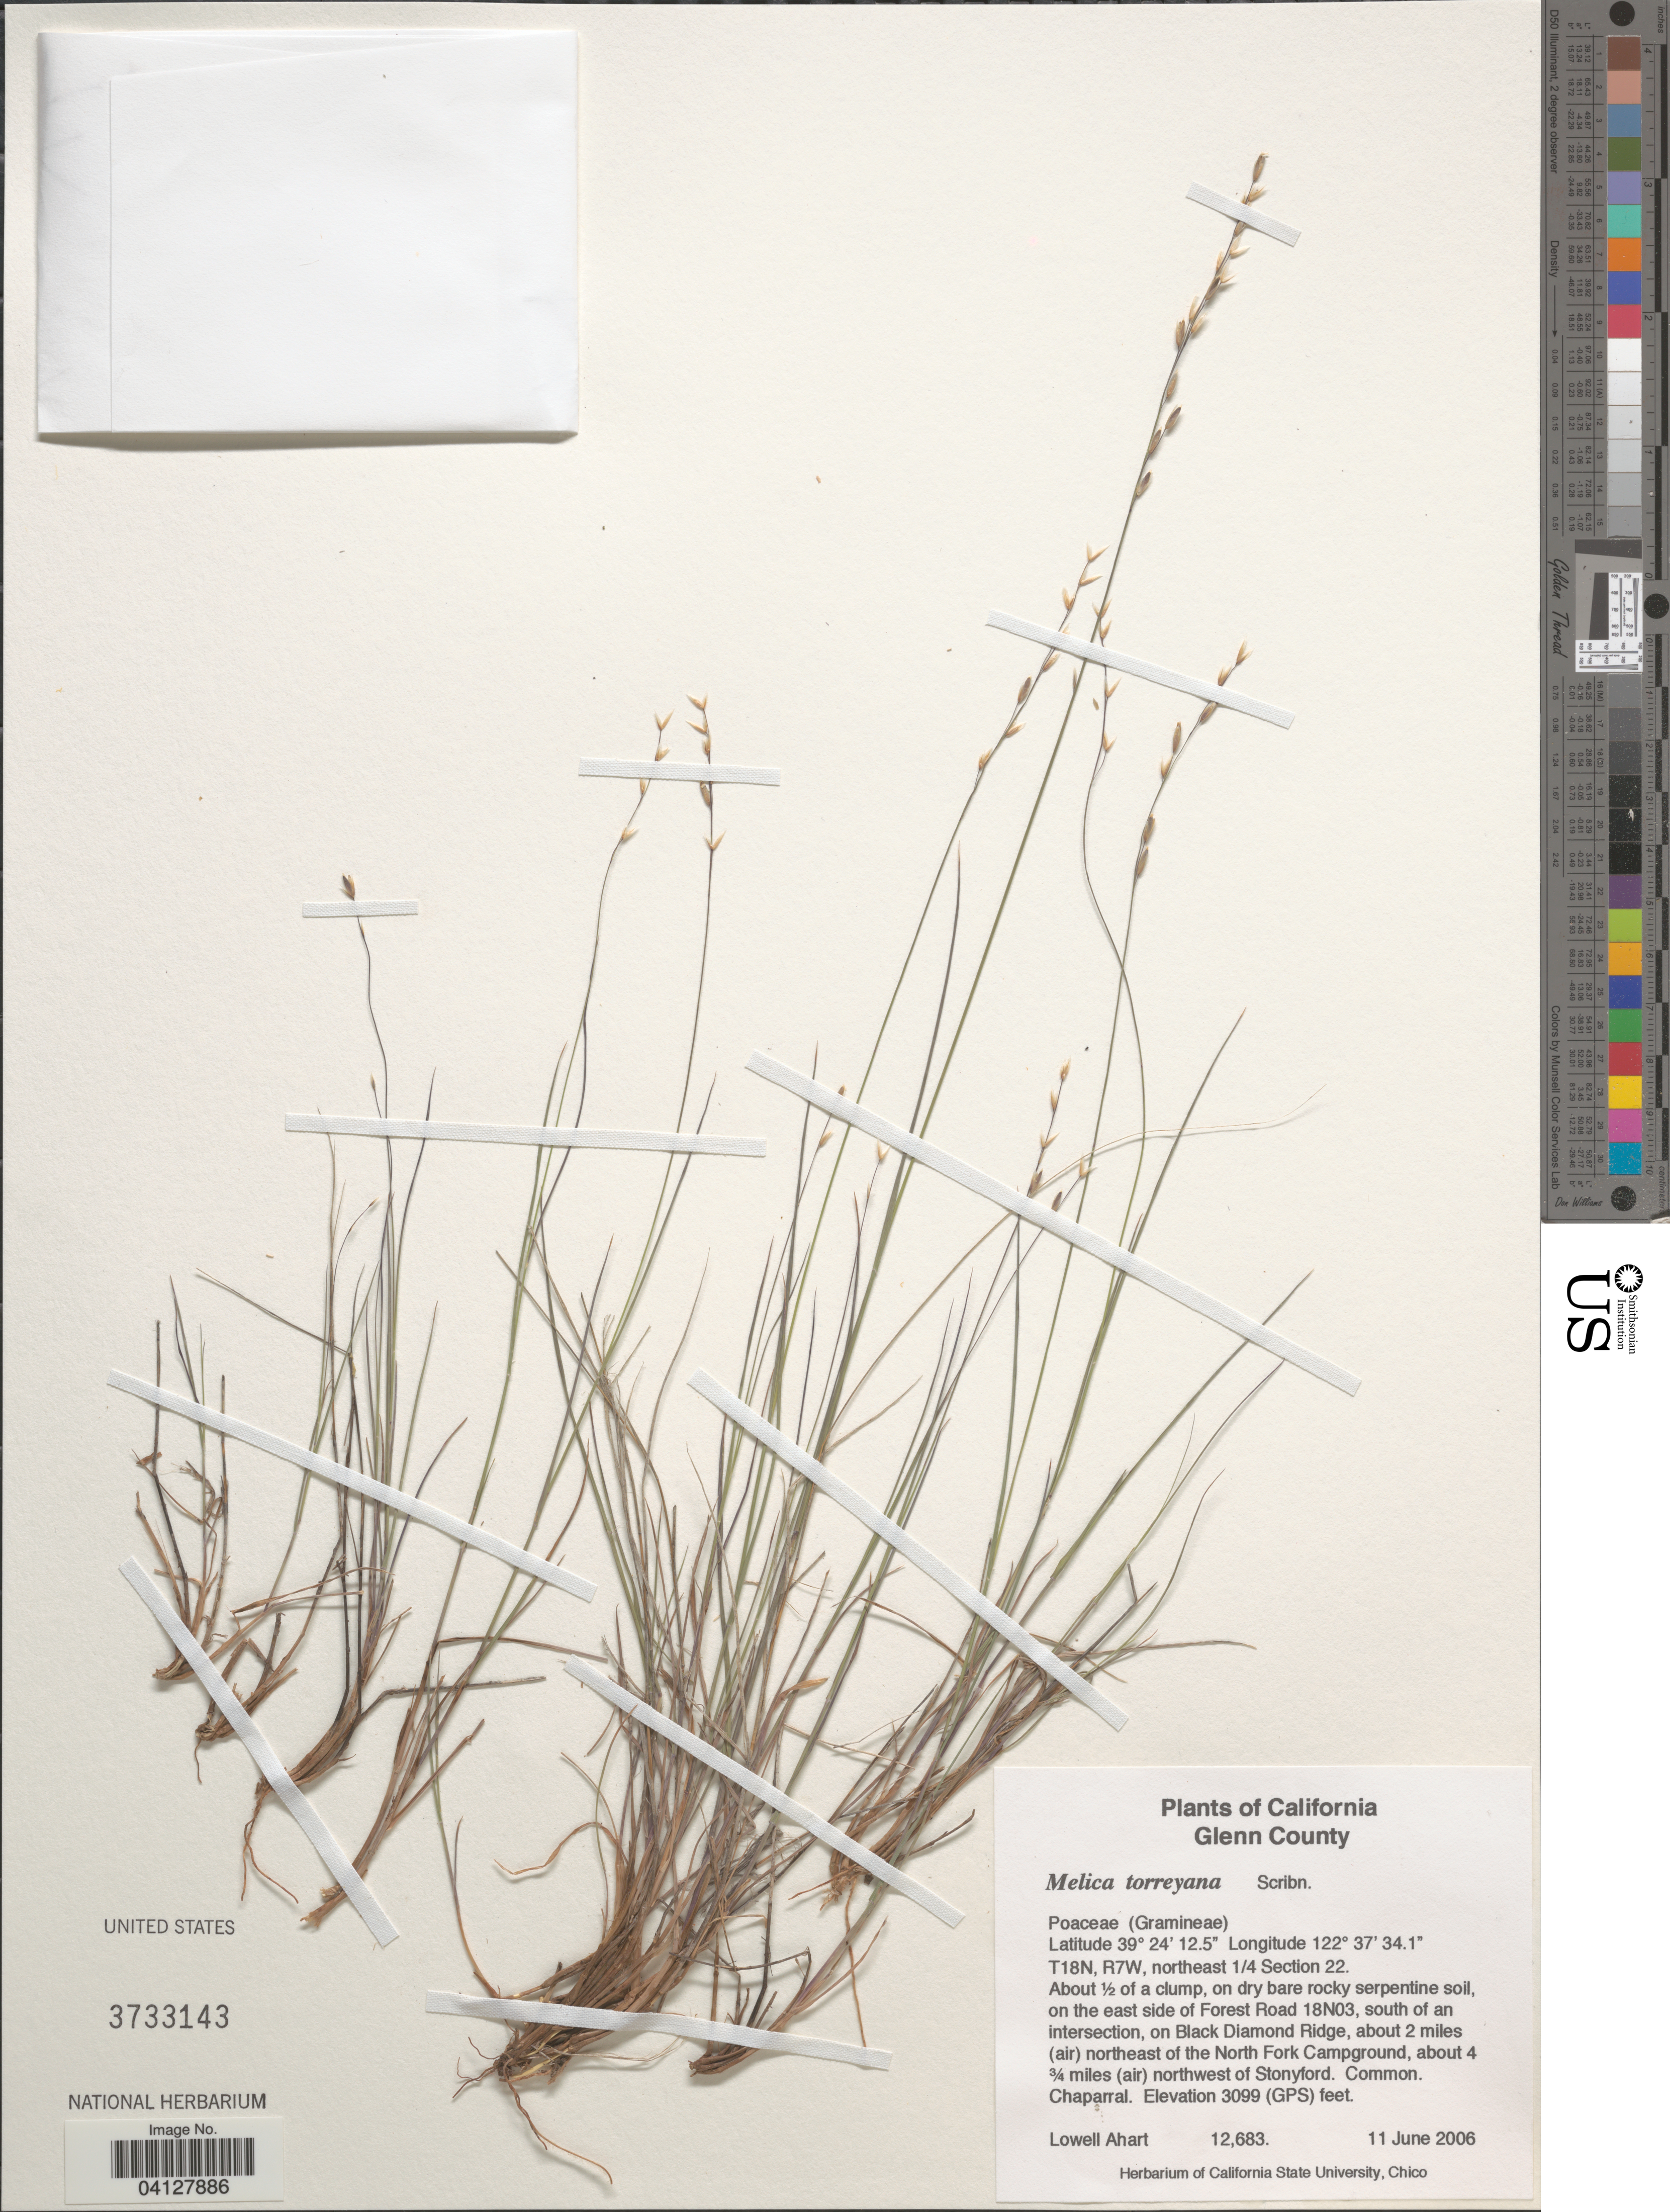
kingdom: Plantae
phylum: Tracheophyta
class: Liliopsida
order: Poales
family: Poaceae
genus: Melica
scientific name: Melica torreyana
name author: Scribn.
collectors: L. Ahart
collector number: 12683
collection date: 2006-06-11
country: United States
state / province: California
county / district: Glenn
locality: Glenn County. T18N, R7W, northeast ¼ Section 22. On the east side of Forest Road 18N03, south of an intersection, on Black Diamond Ridge, about 2 miles (air) northeast of the North Fork Campground, about 4¾ miles (air) northwest of Stonyford.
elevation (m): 945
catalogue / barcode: US 3733143